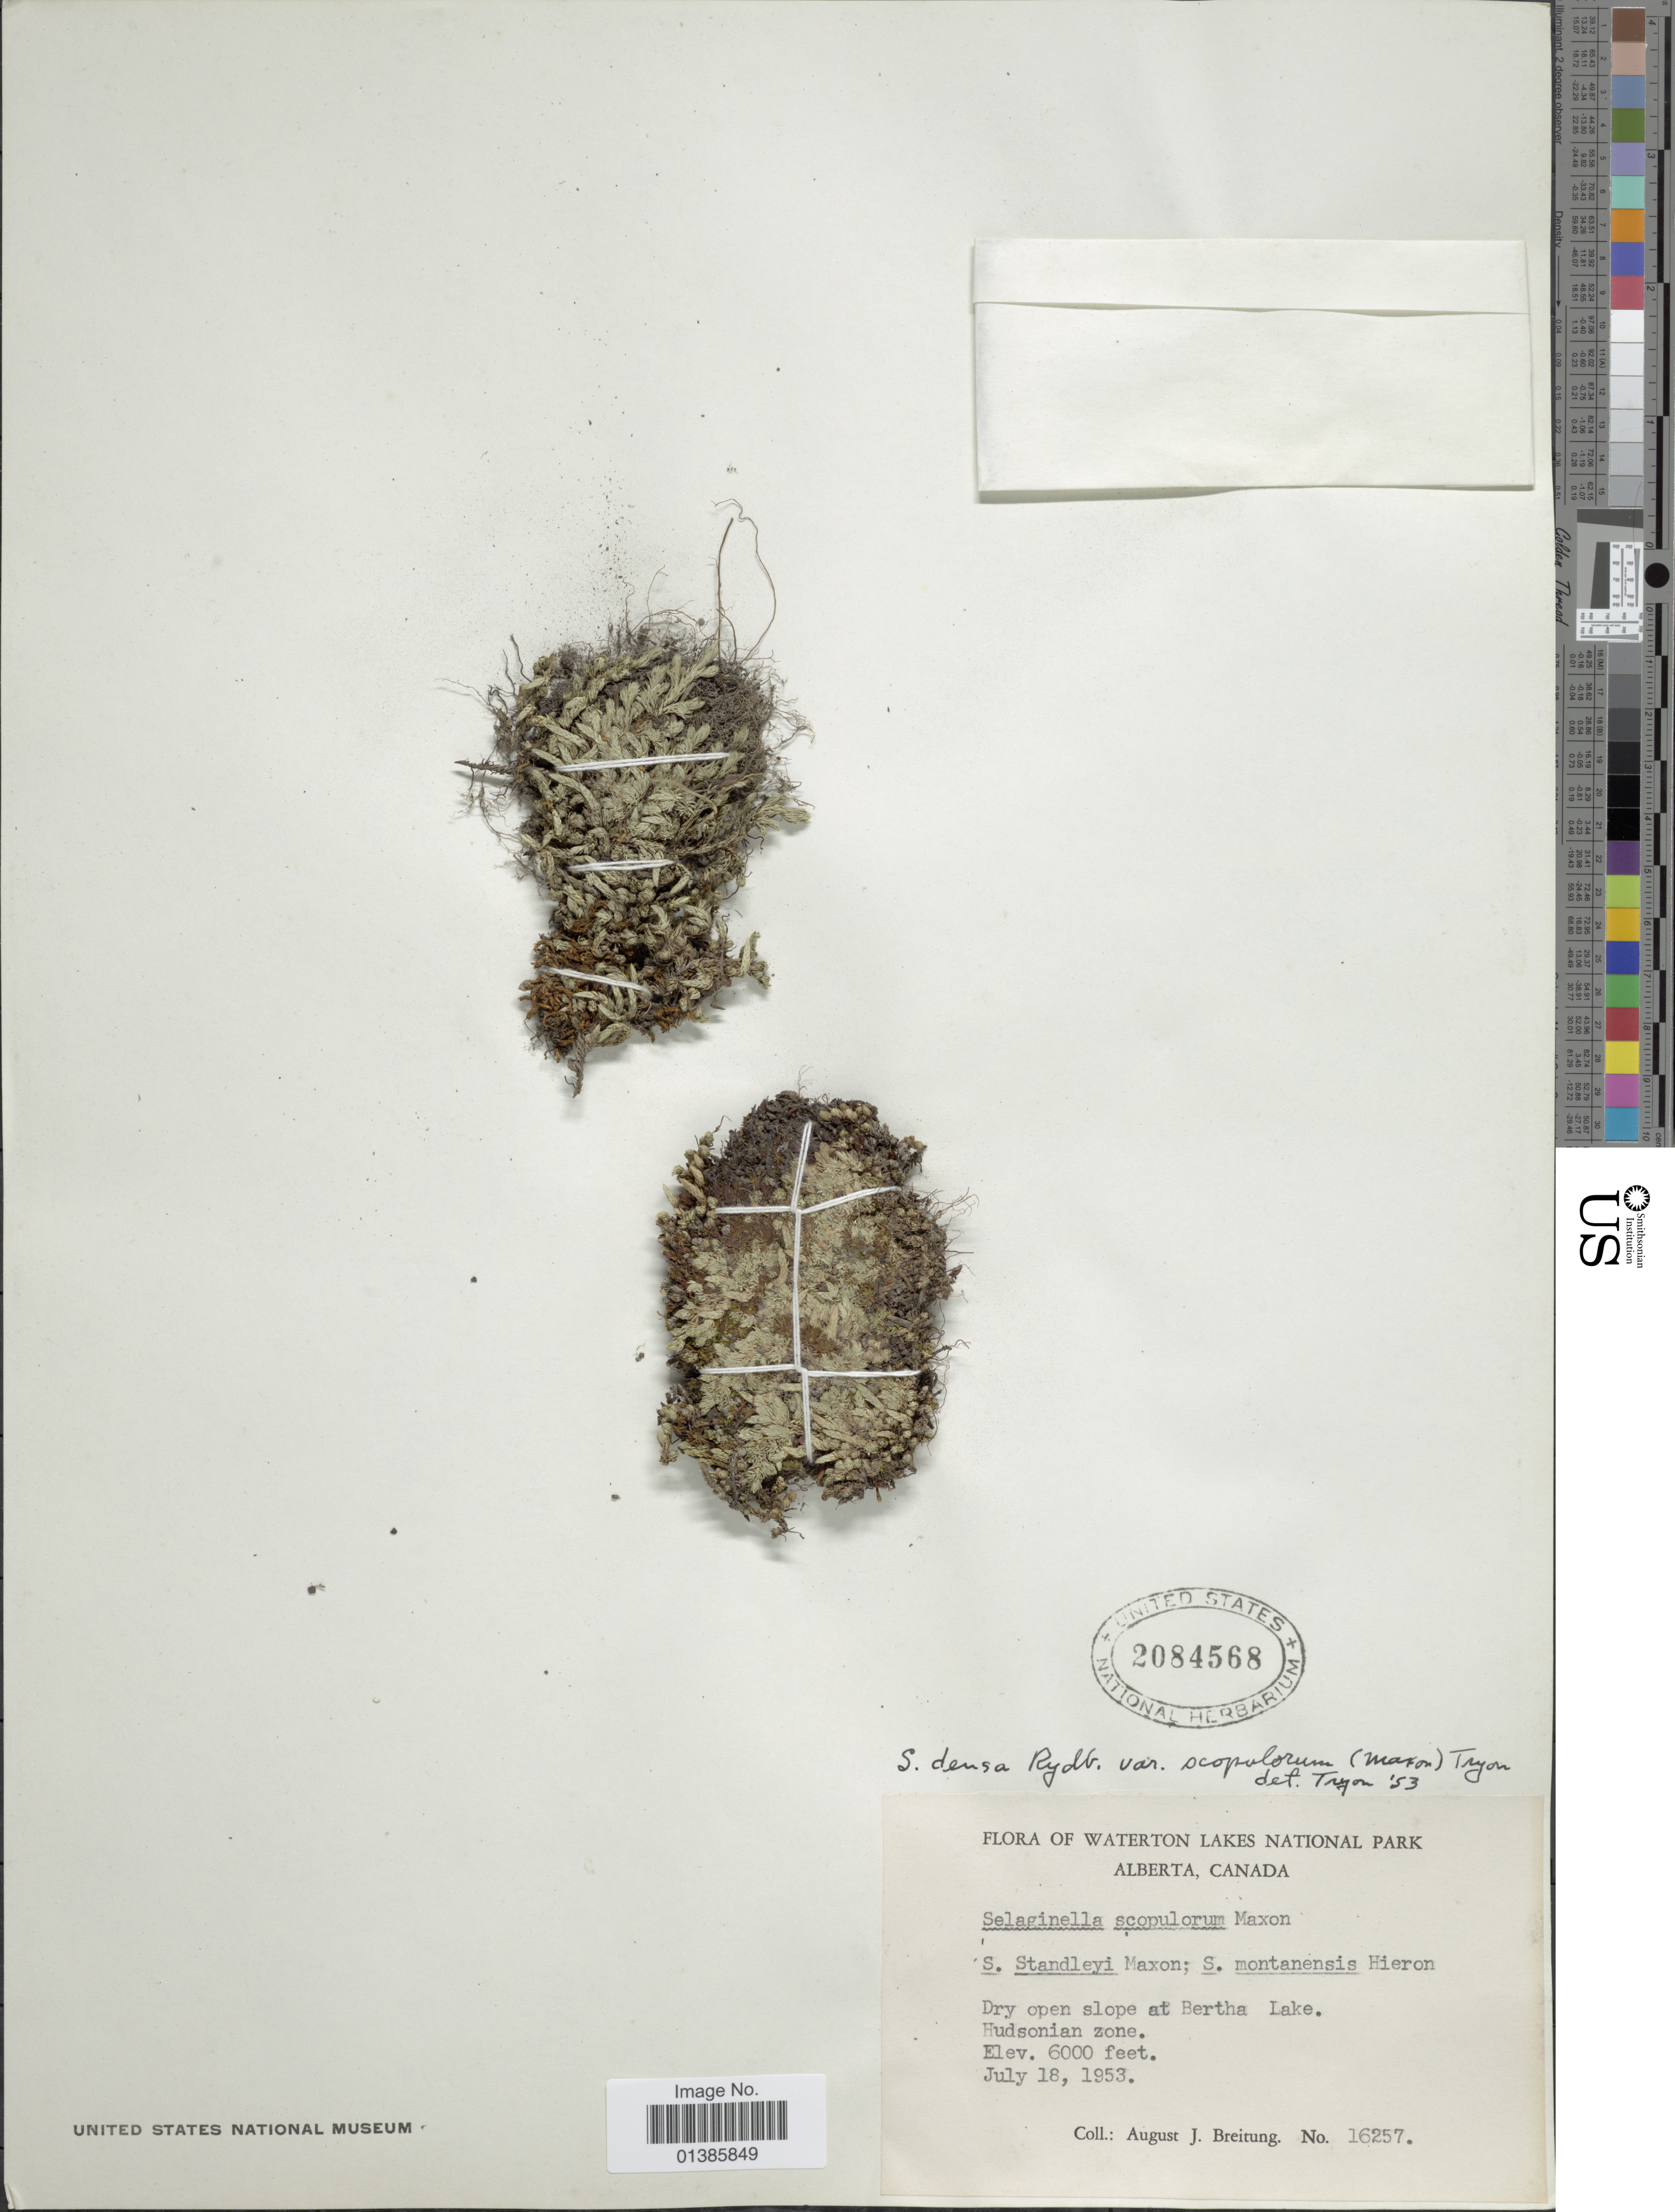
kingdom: Plantae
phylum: Tracheophyta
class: Lycopodiopsida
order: Selaginellales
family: Selaginellaceae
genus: Selaginella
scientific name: Selaginella densa var. scopulorum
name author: (Maxon) R.M. Tryon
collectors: A. Breitung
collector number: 16257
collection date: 1953-07-18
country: Canada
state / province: Alberta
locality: Waterton Lakes National Park. Dry open slope at Bertha Lake. Hudsonian zone.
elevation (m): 1829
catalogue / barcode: US 2084568